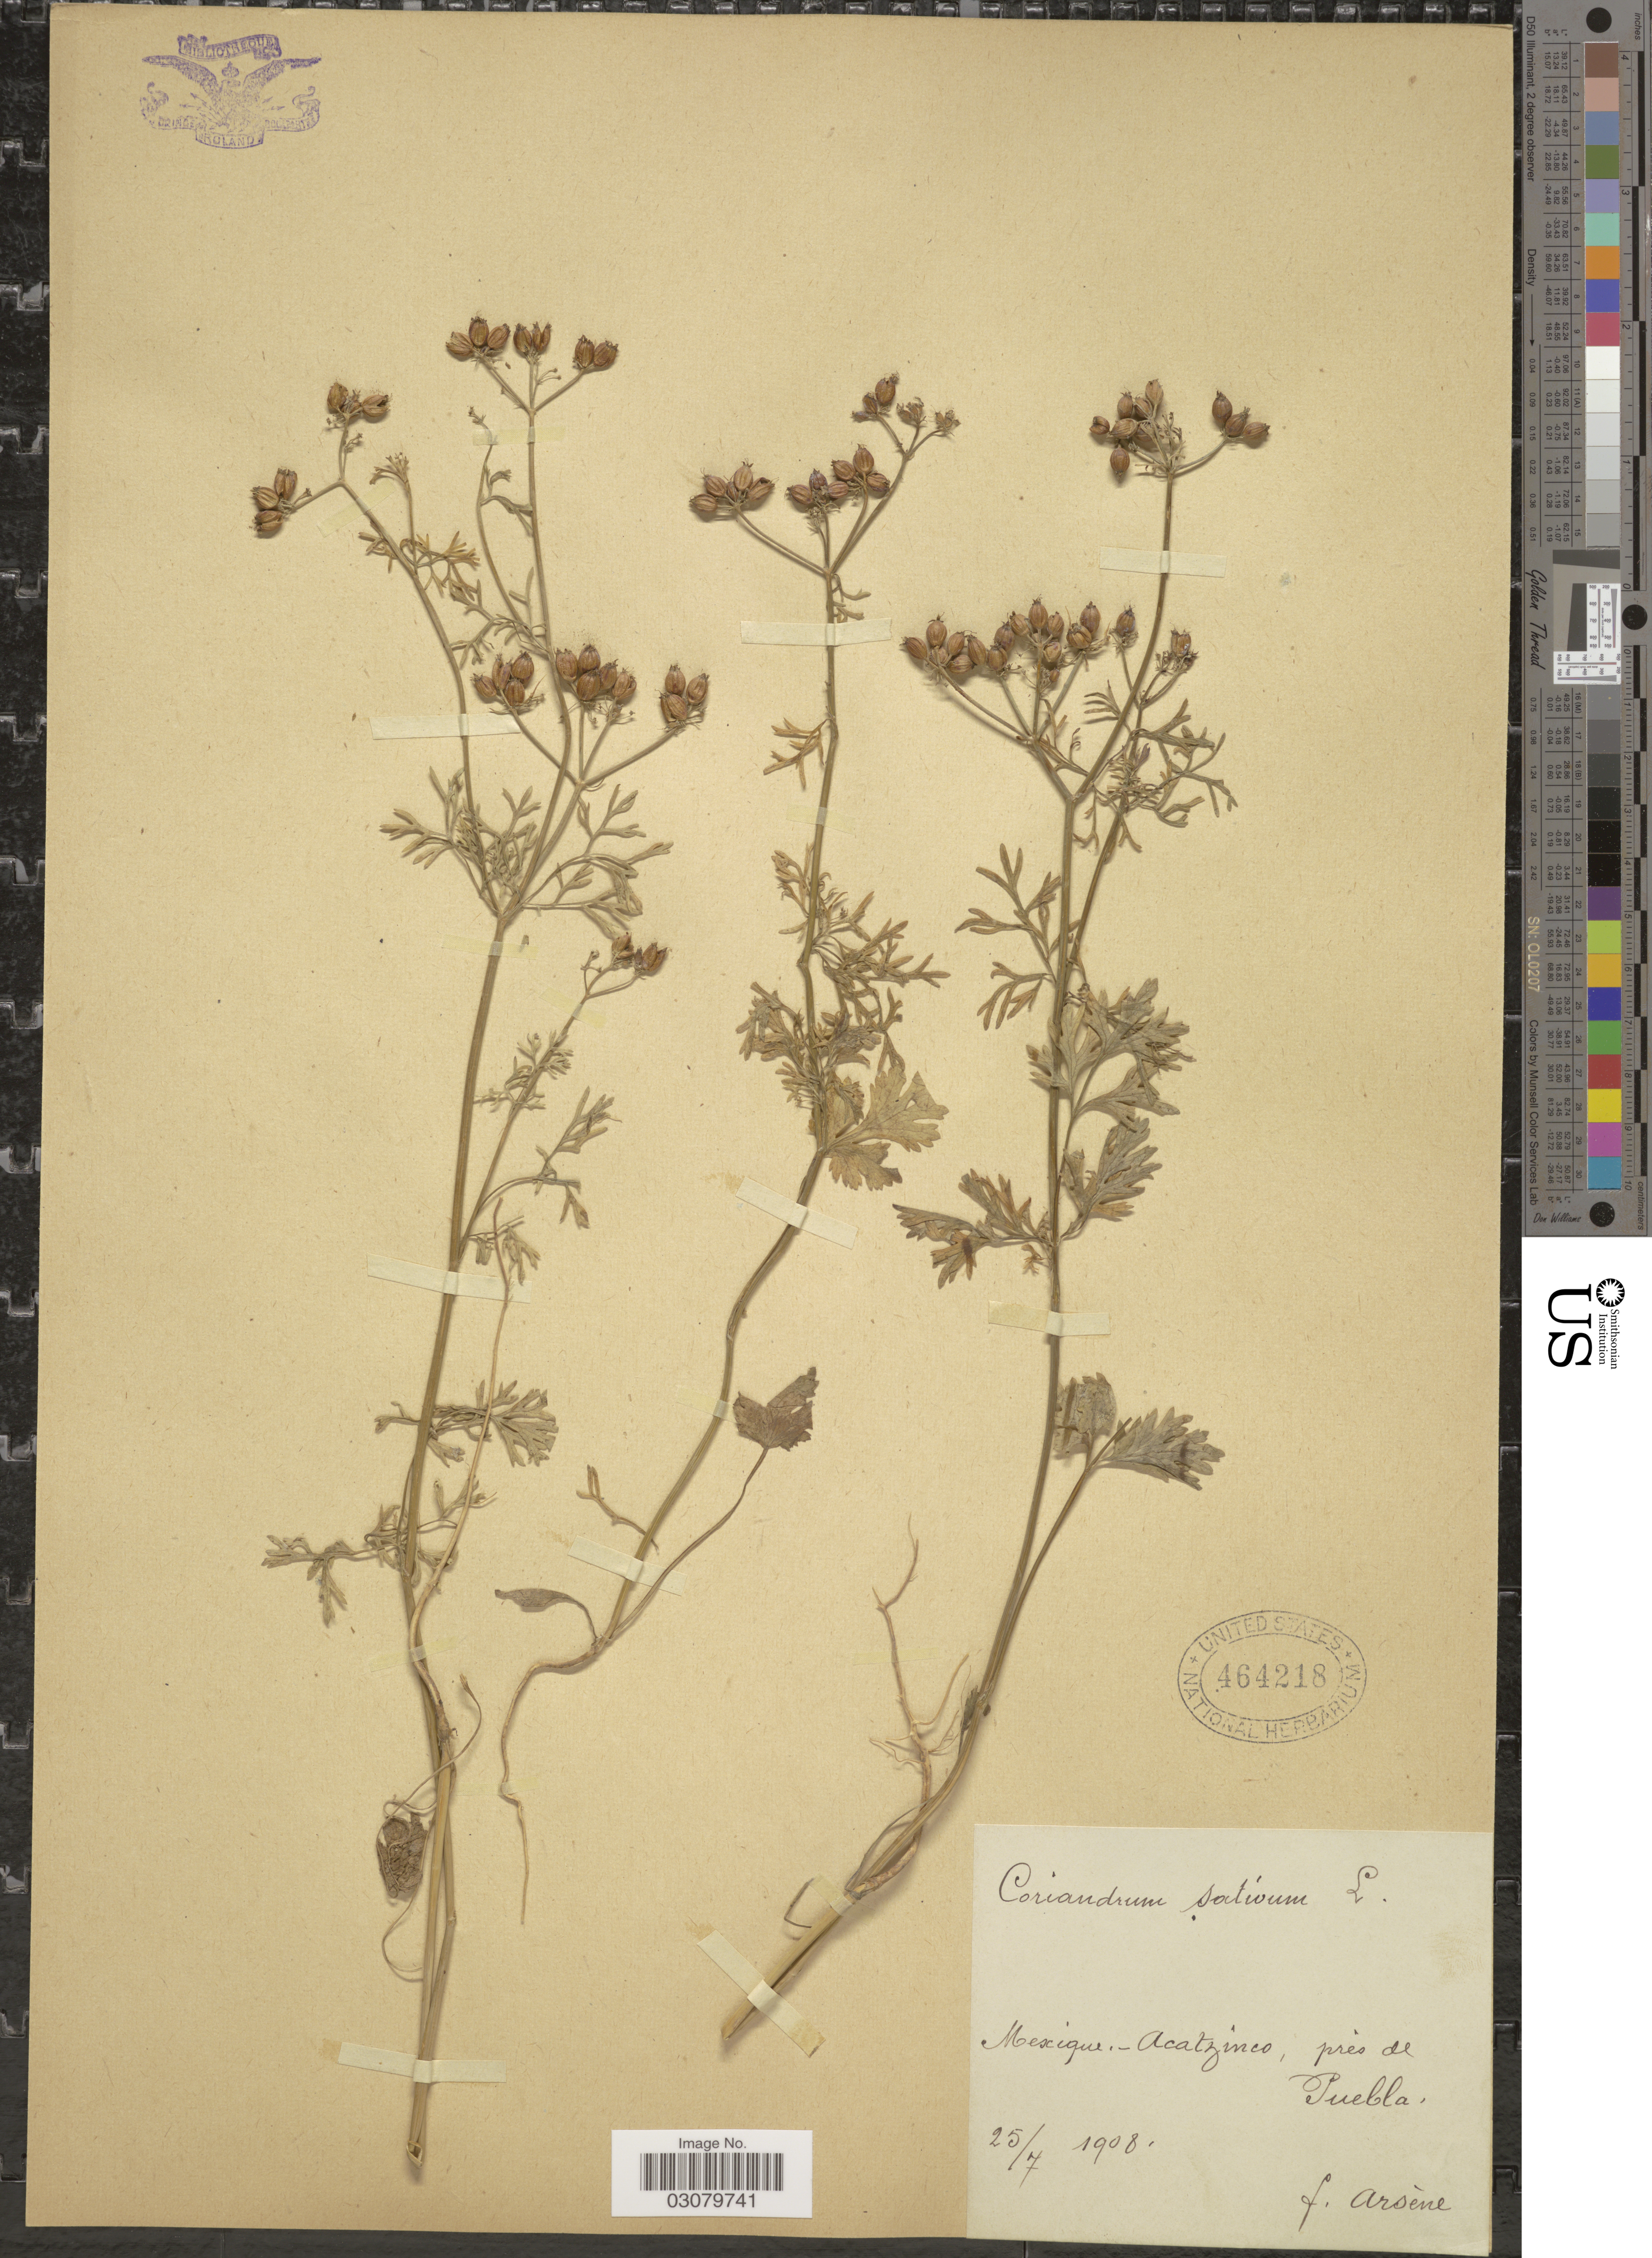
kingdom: Plantae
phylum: Tracheophyta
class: Magnoliopsida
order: Apiales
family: Apiaceae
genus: Coriandrum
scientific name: Coriandrum sativum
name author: L.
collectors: F. Arsène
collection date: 1908-07-25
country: Mexico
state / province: Puebla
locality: Acatzinco, pres de Puebla.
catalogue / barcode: US 464218